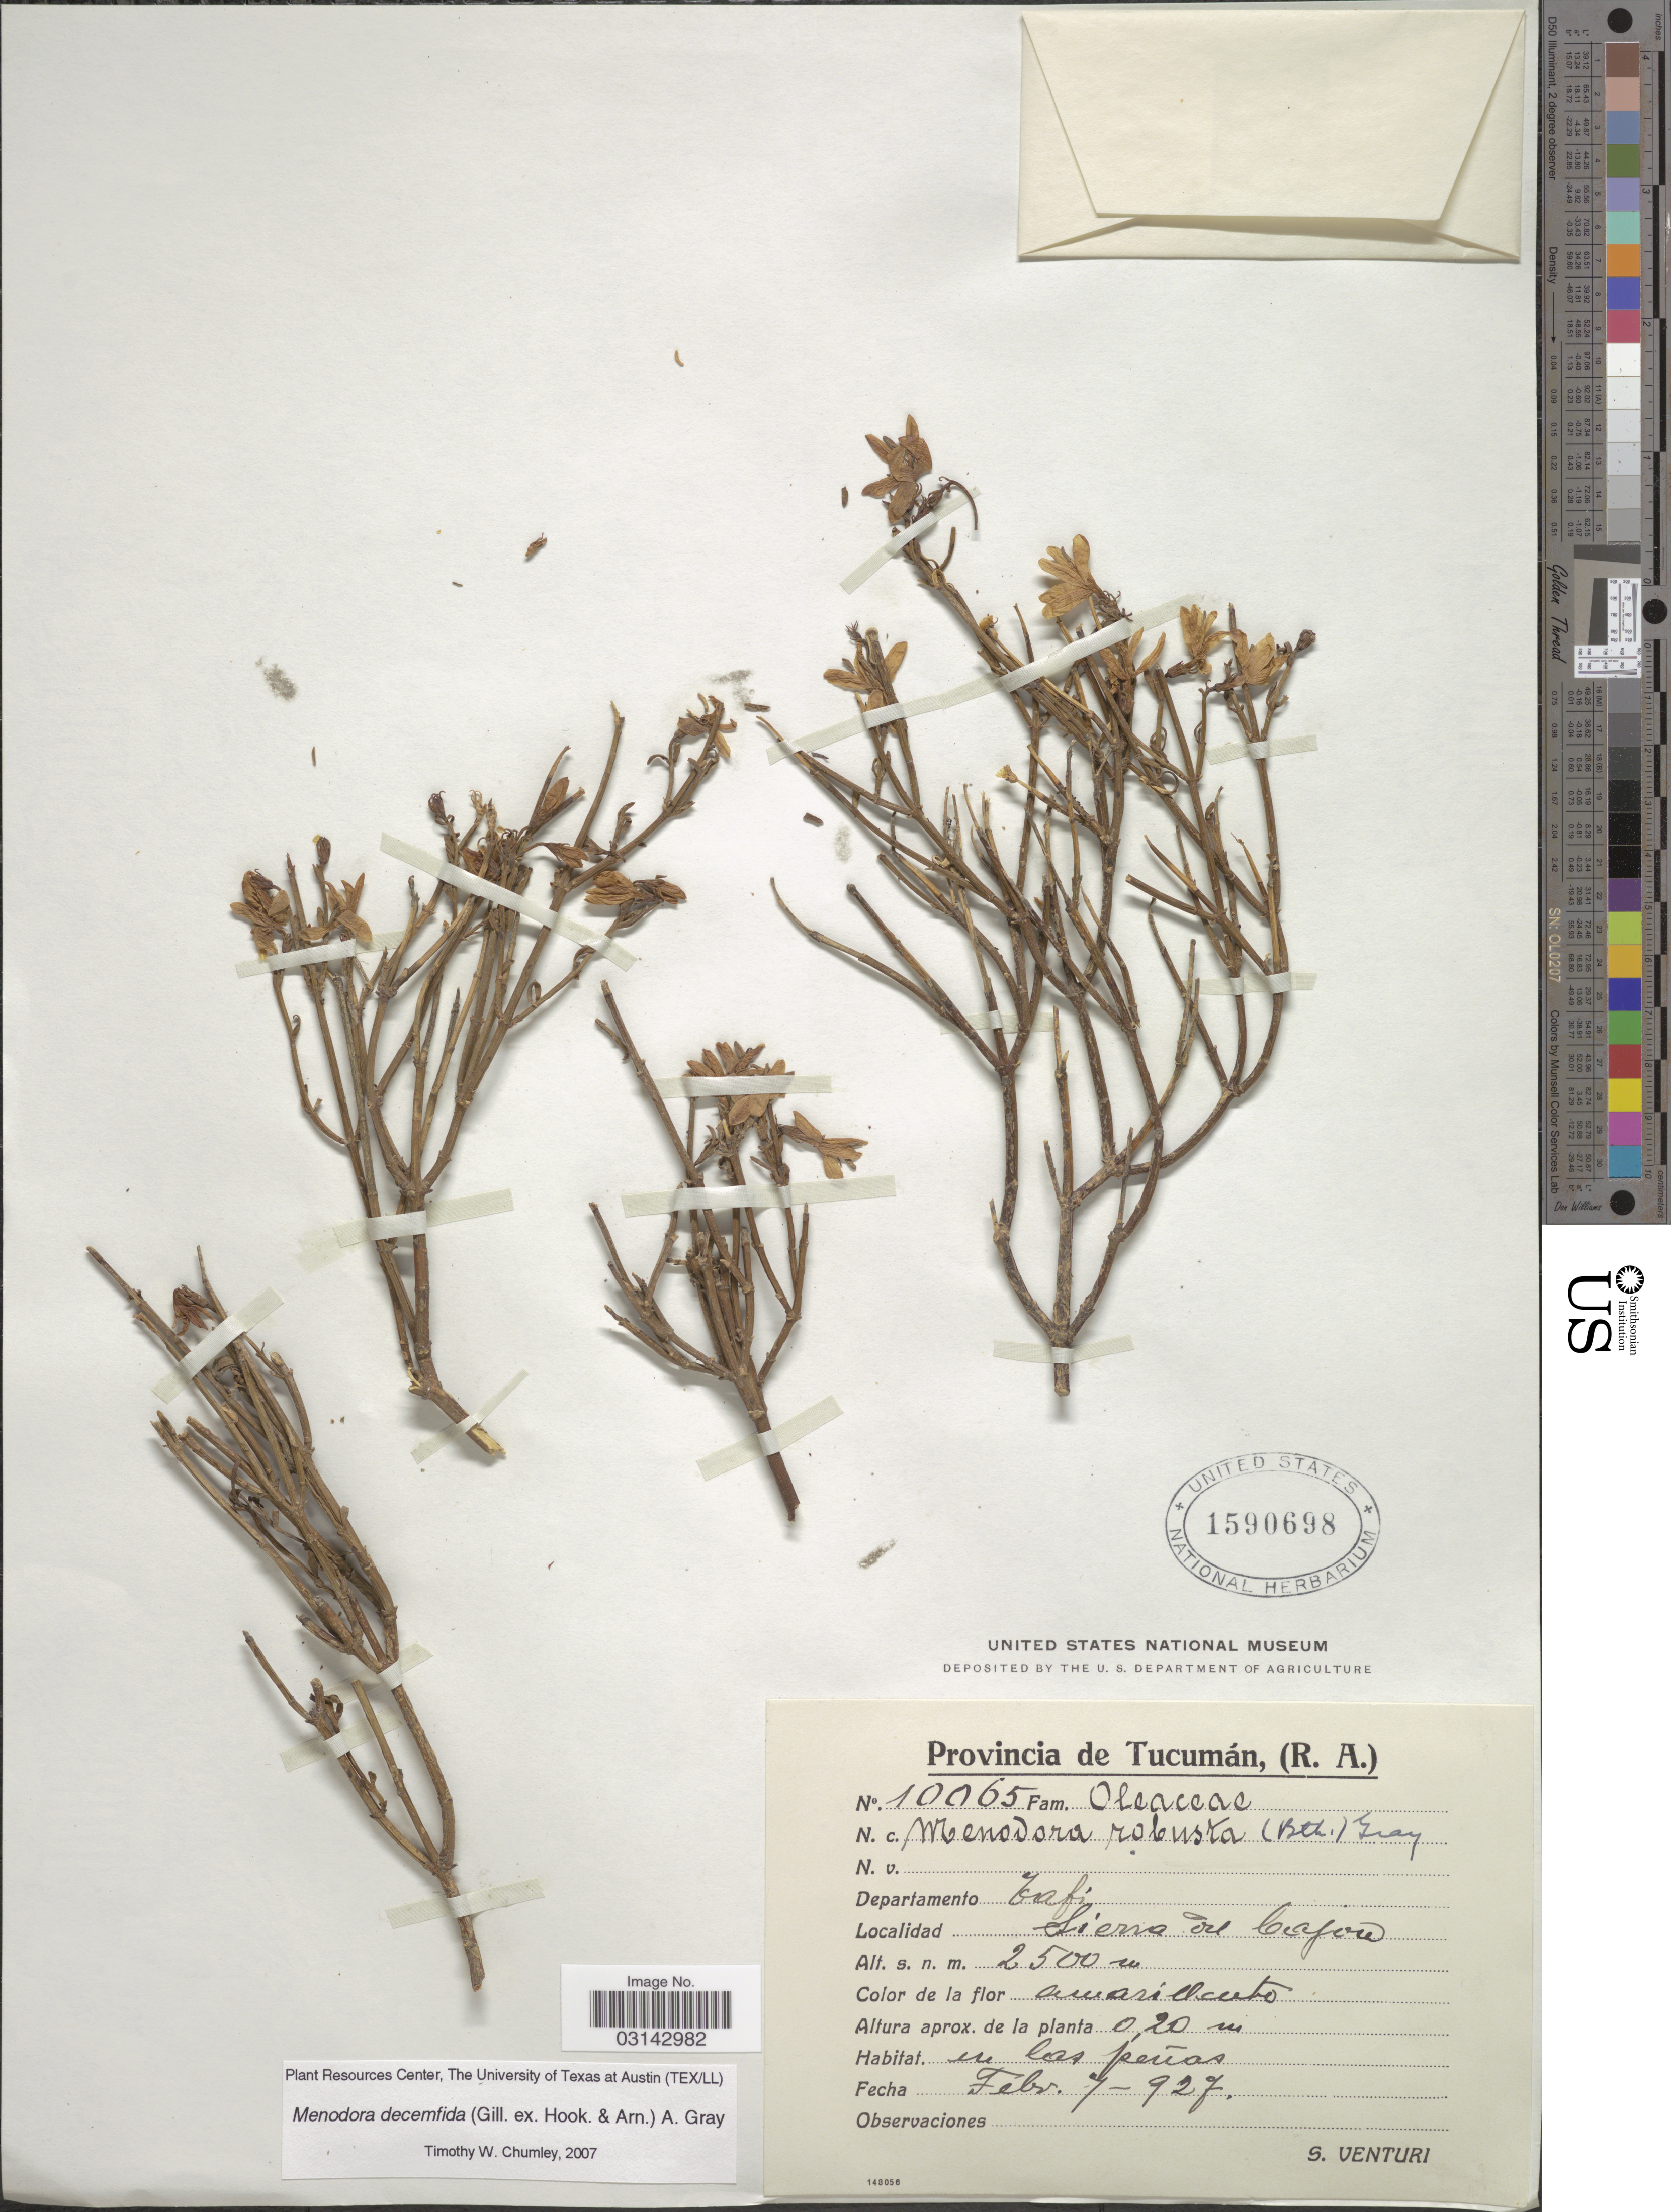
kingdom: Plantae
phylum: Tracheophyta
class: Magnoliopsida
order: Lamiales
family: Oleaceae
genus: Menodora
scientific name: Menodora decemfida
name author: (Gillies ex Hook.) A. Gray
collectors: S. Venturi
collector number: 10065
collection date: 1927-02-07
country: Argentina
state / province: Tucuman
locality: Departamento Tafi. Sierra del Cajon.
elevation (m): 2500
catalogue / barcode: US 1590698